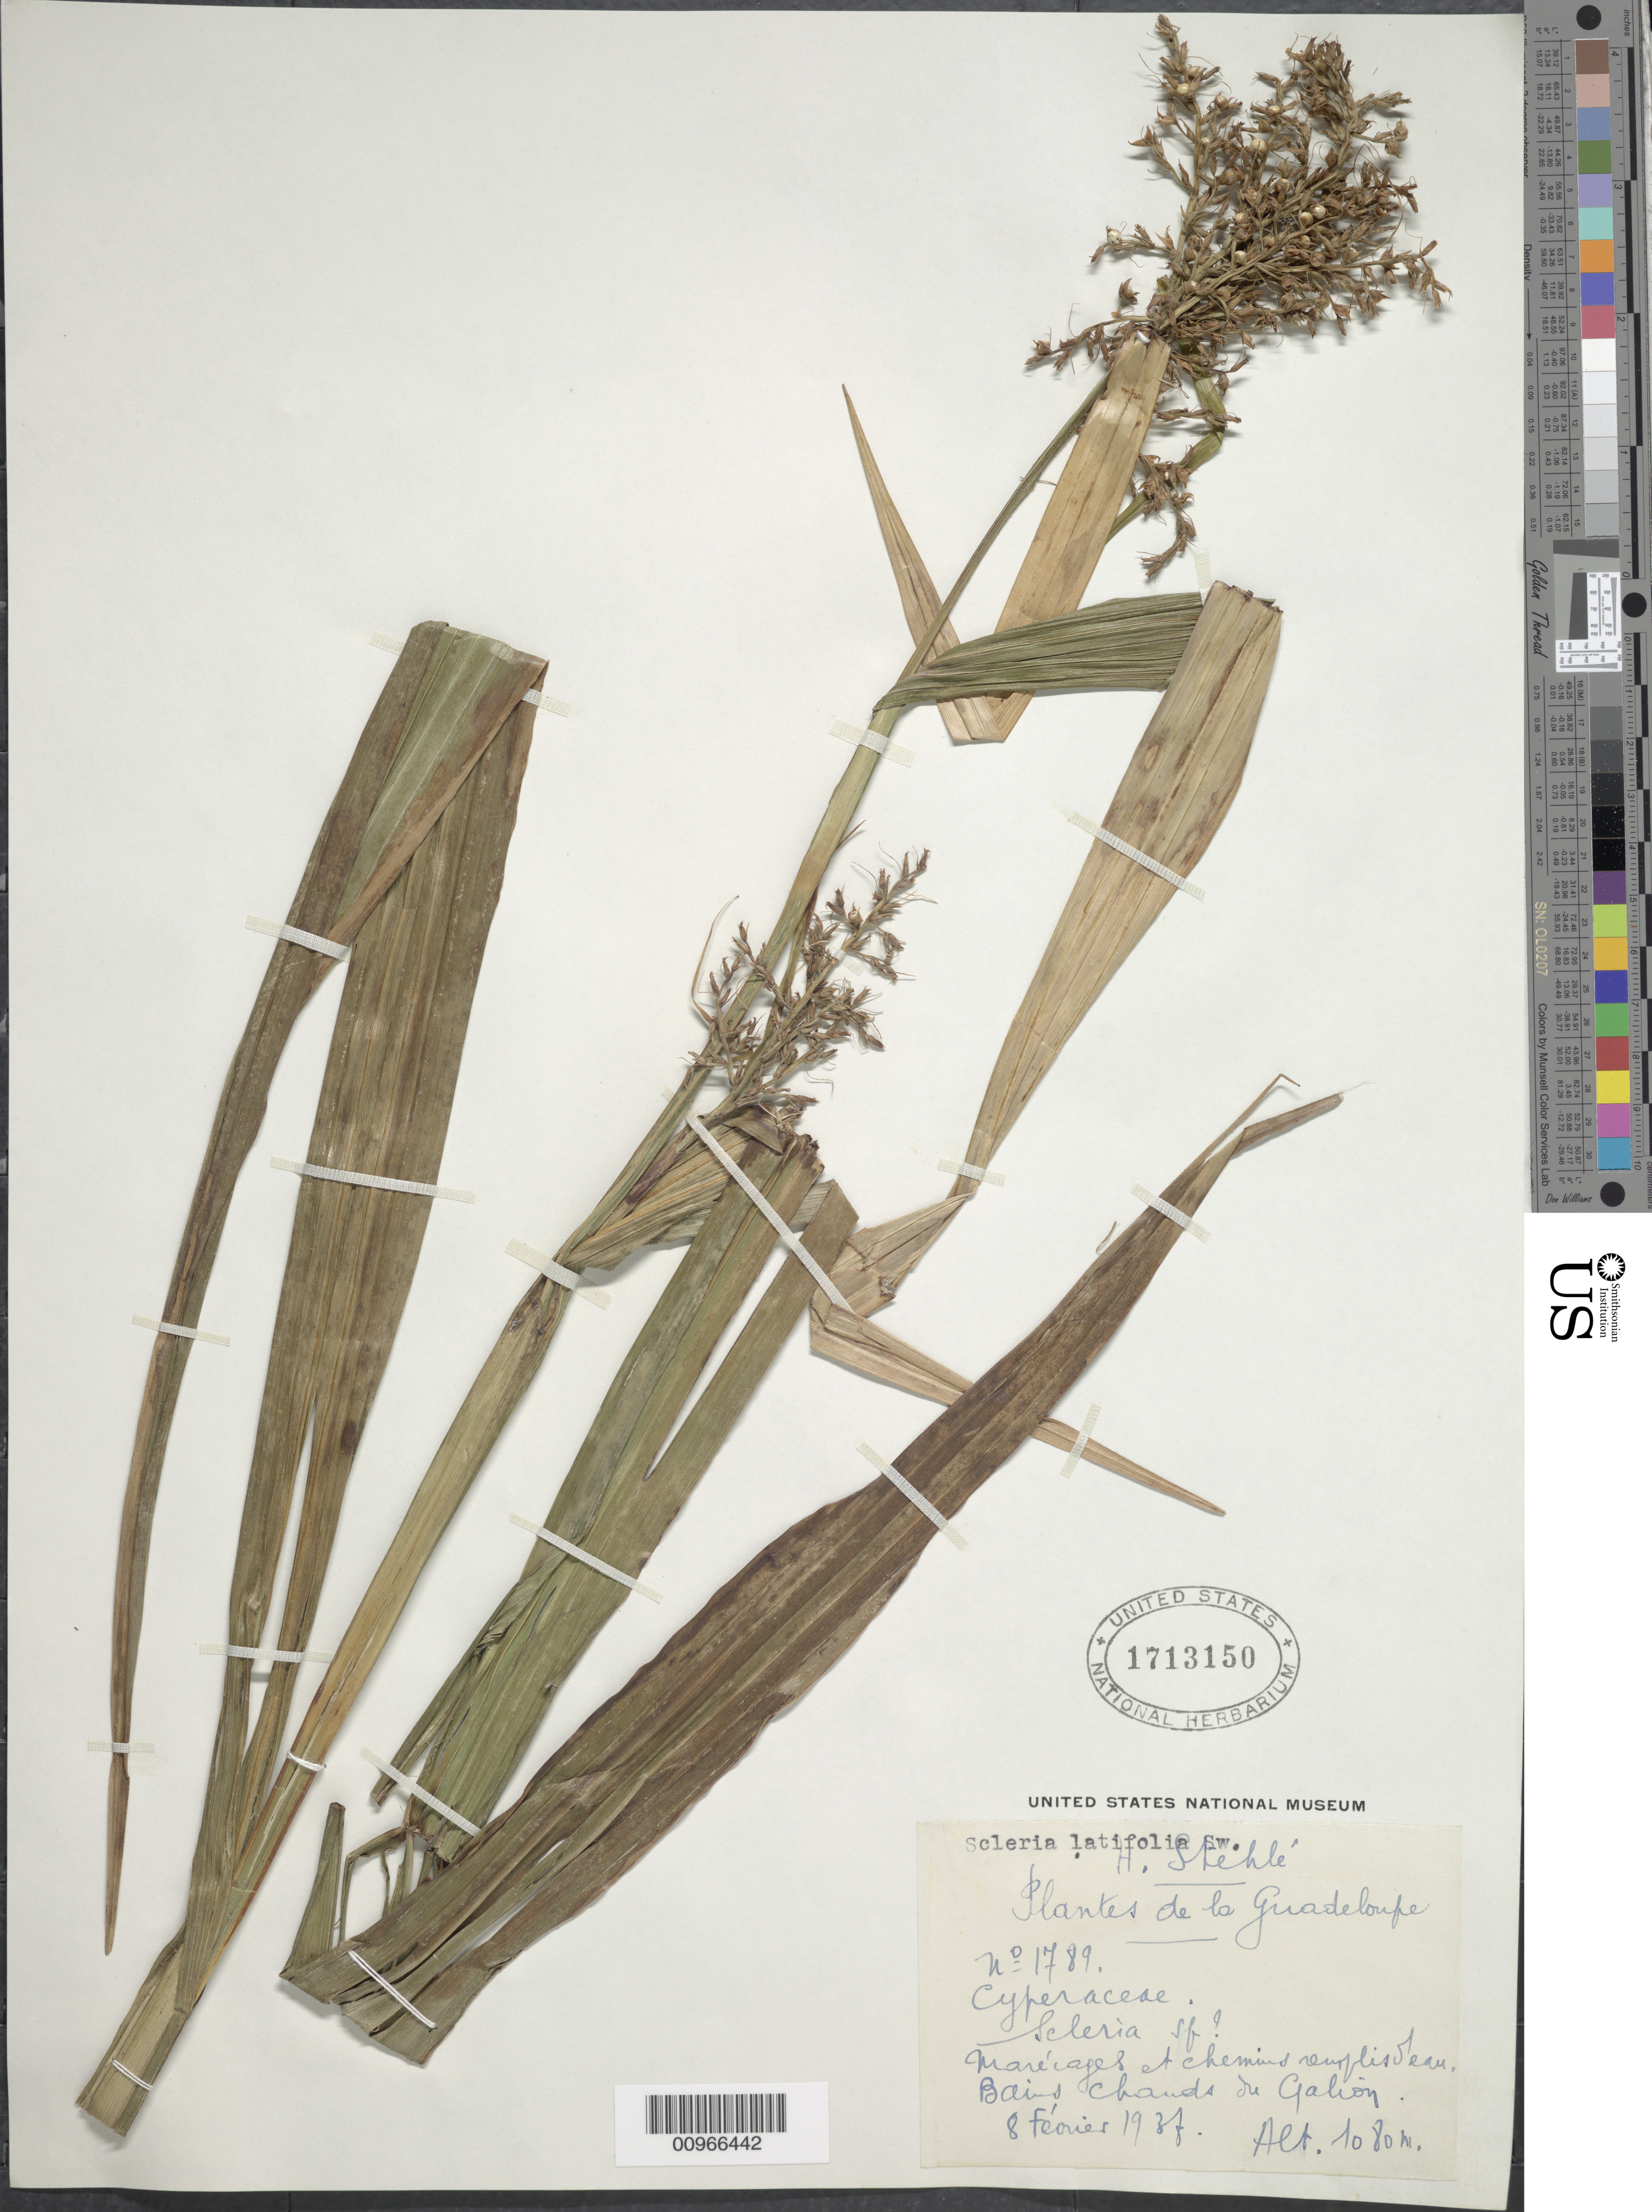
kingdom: Plantae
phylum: Tracheophyta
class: Liliopsida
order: Poales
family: Cyperaceae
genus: Scleria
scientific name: Scleria latifolia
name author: Sw.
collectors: H. Stehlé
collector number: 1789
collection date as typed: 08 Feb 1938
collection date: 1938-02-08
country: Guadeloupe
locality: "Bains Chauds du Galion"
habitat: Marécages et chemins "neuflisd'eau"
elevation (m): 1080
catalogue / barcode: US 1713150